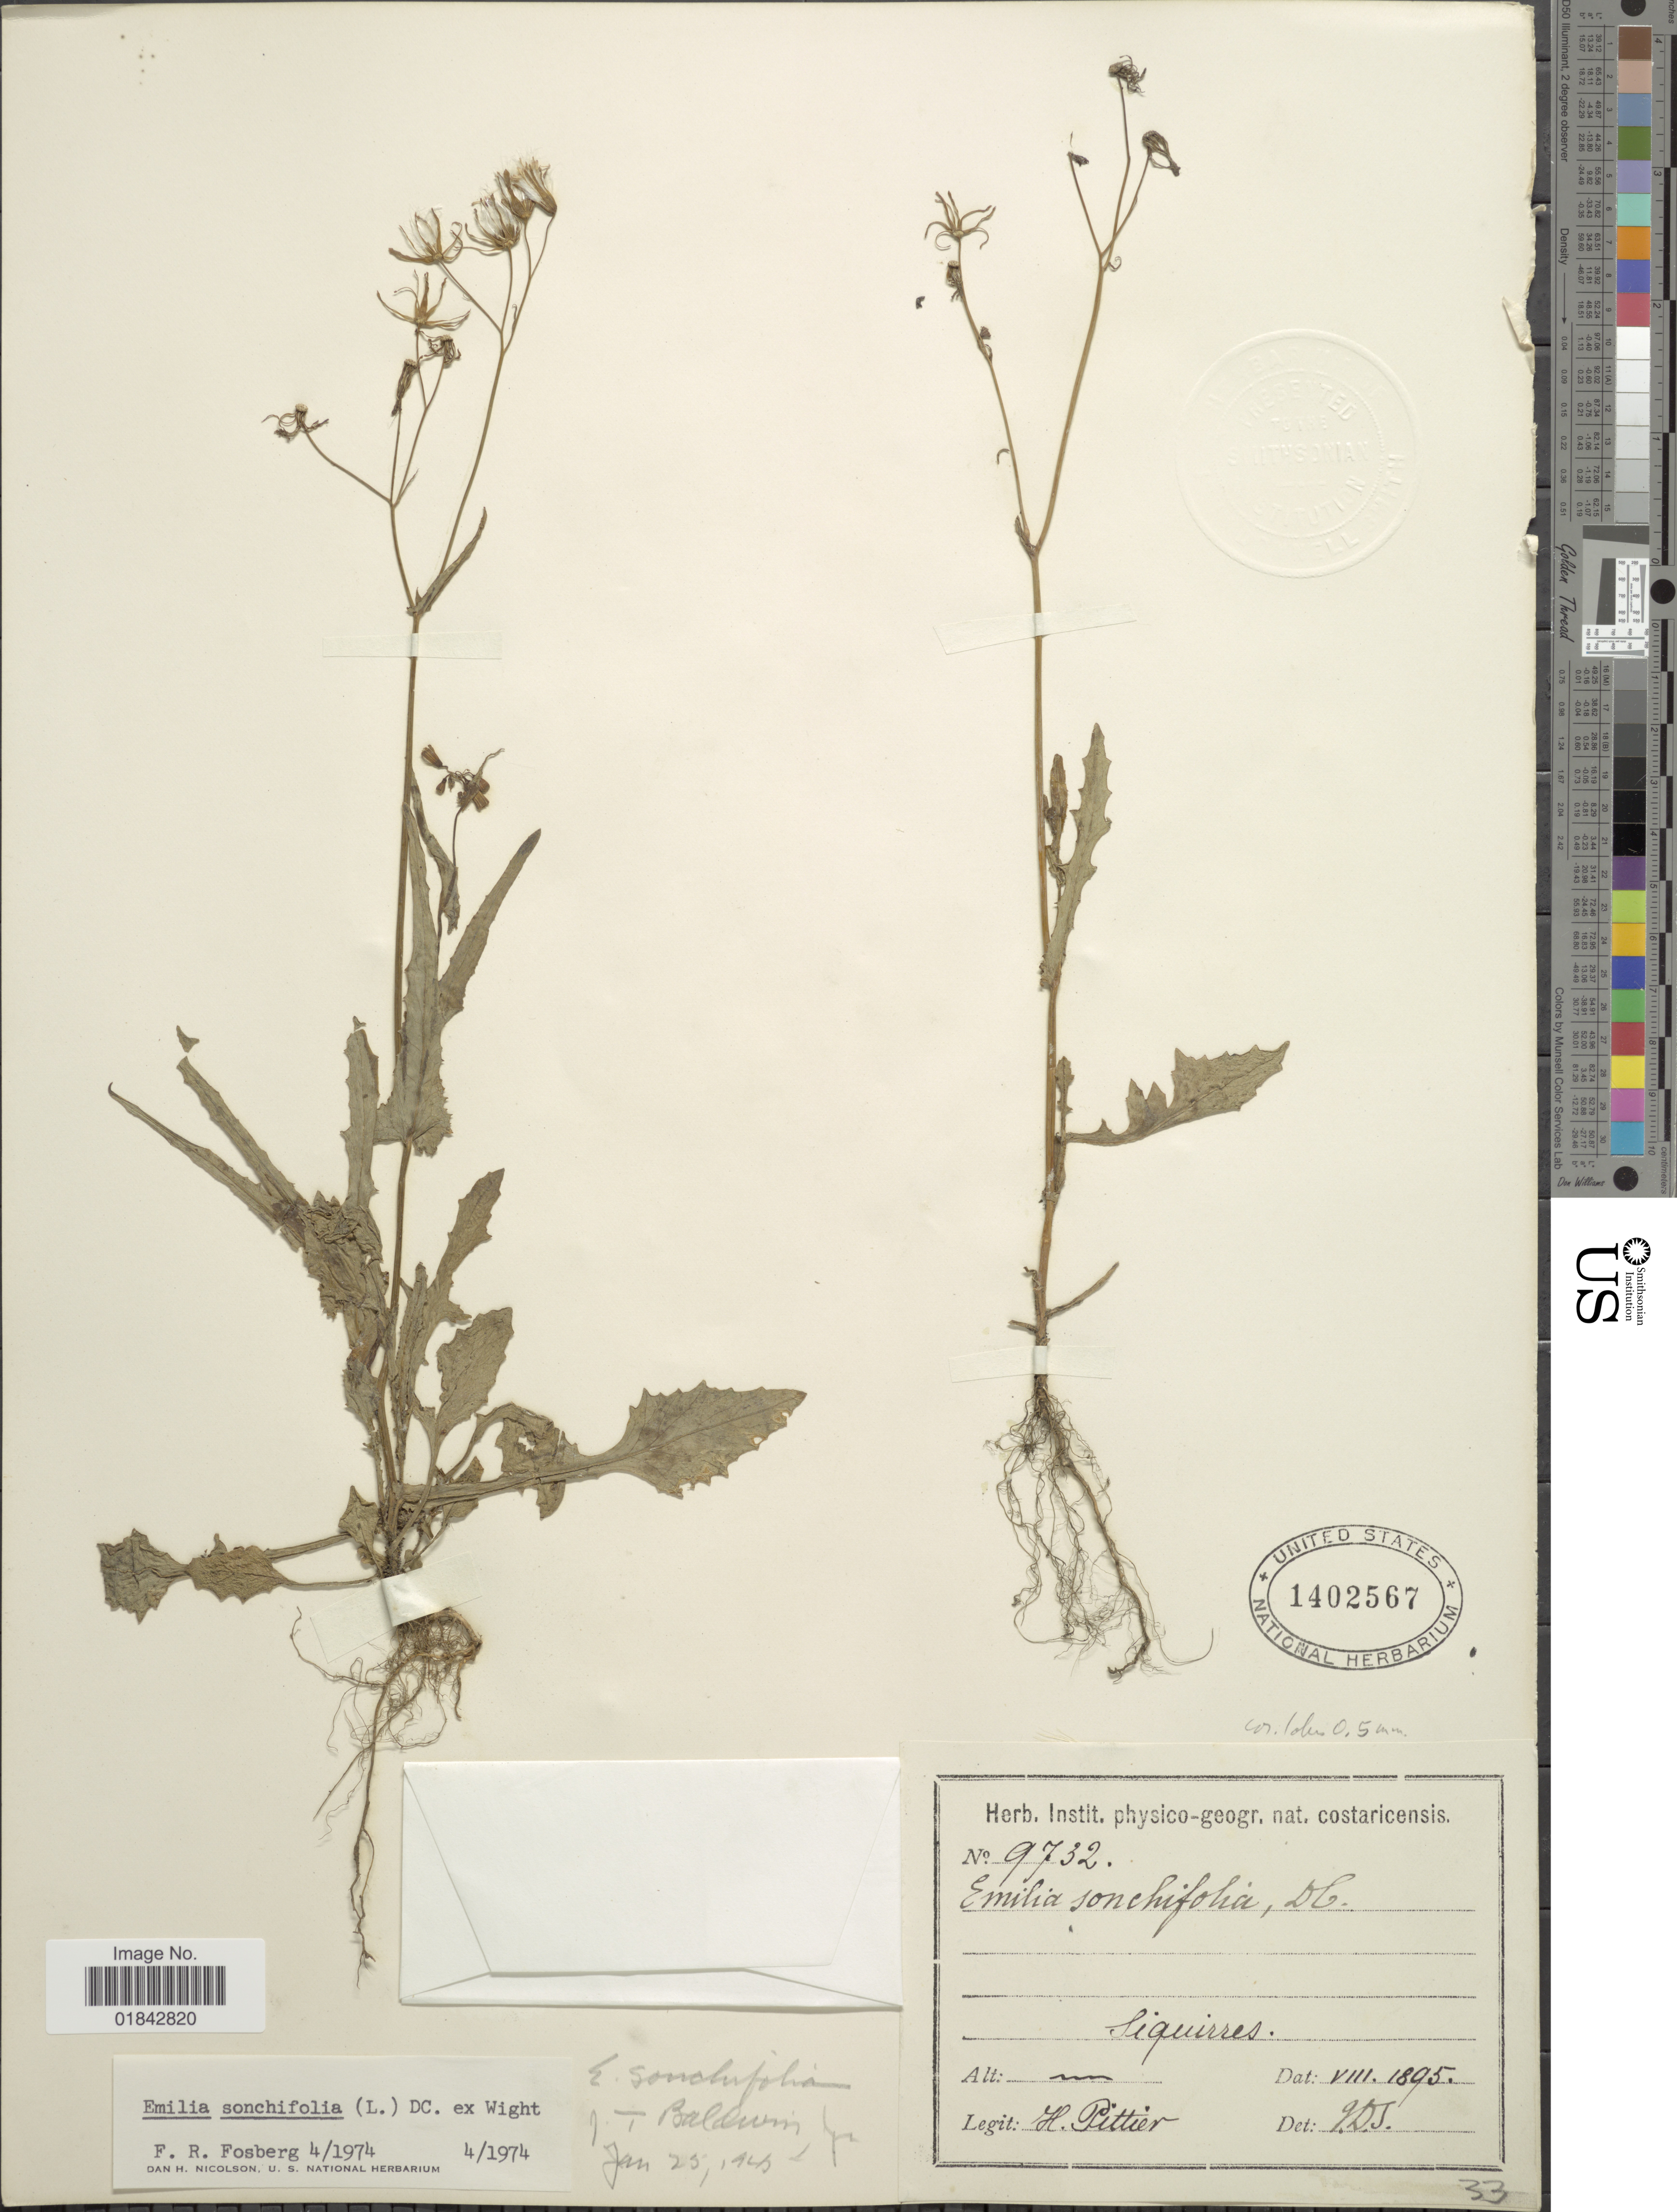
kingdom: Plantae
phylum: Tracheophyta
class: Magnoliopsida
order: Asterales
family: Asteraceae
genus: Emilia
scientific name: Emilia sonchifolia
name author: (L.) DC.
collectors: H. F. Pittier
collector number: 9732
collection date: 1895-08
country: Costa Rica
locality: Siquirres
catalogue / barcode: US 1402567